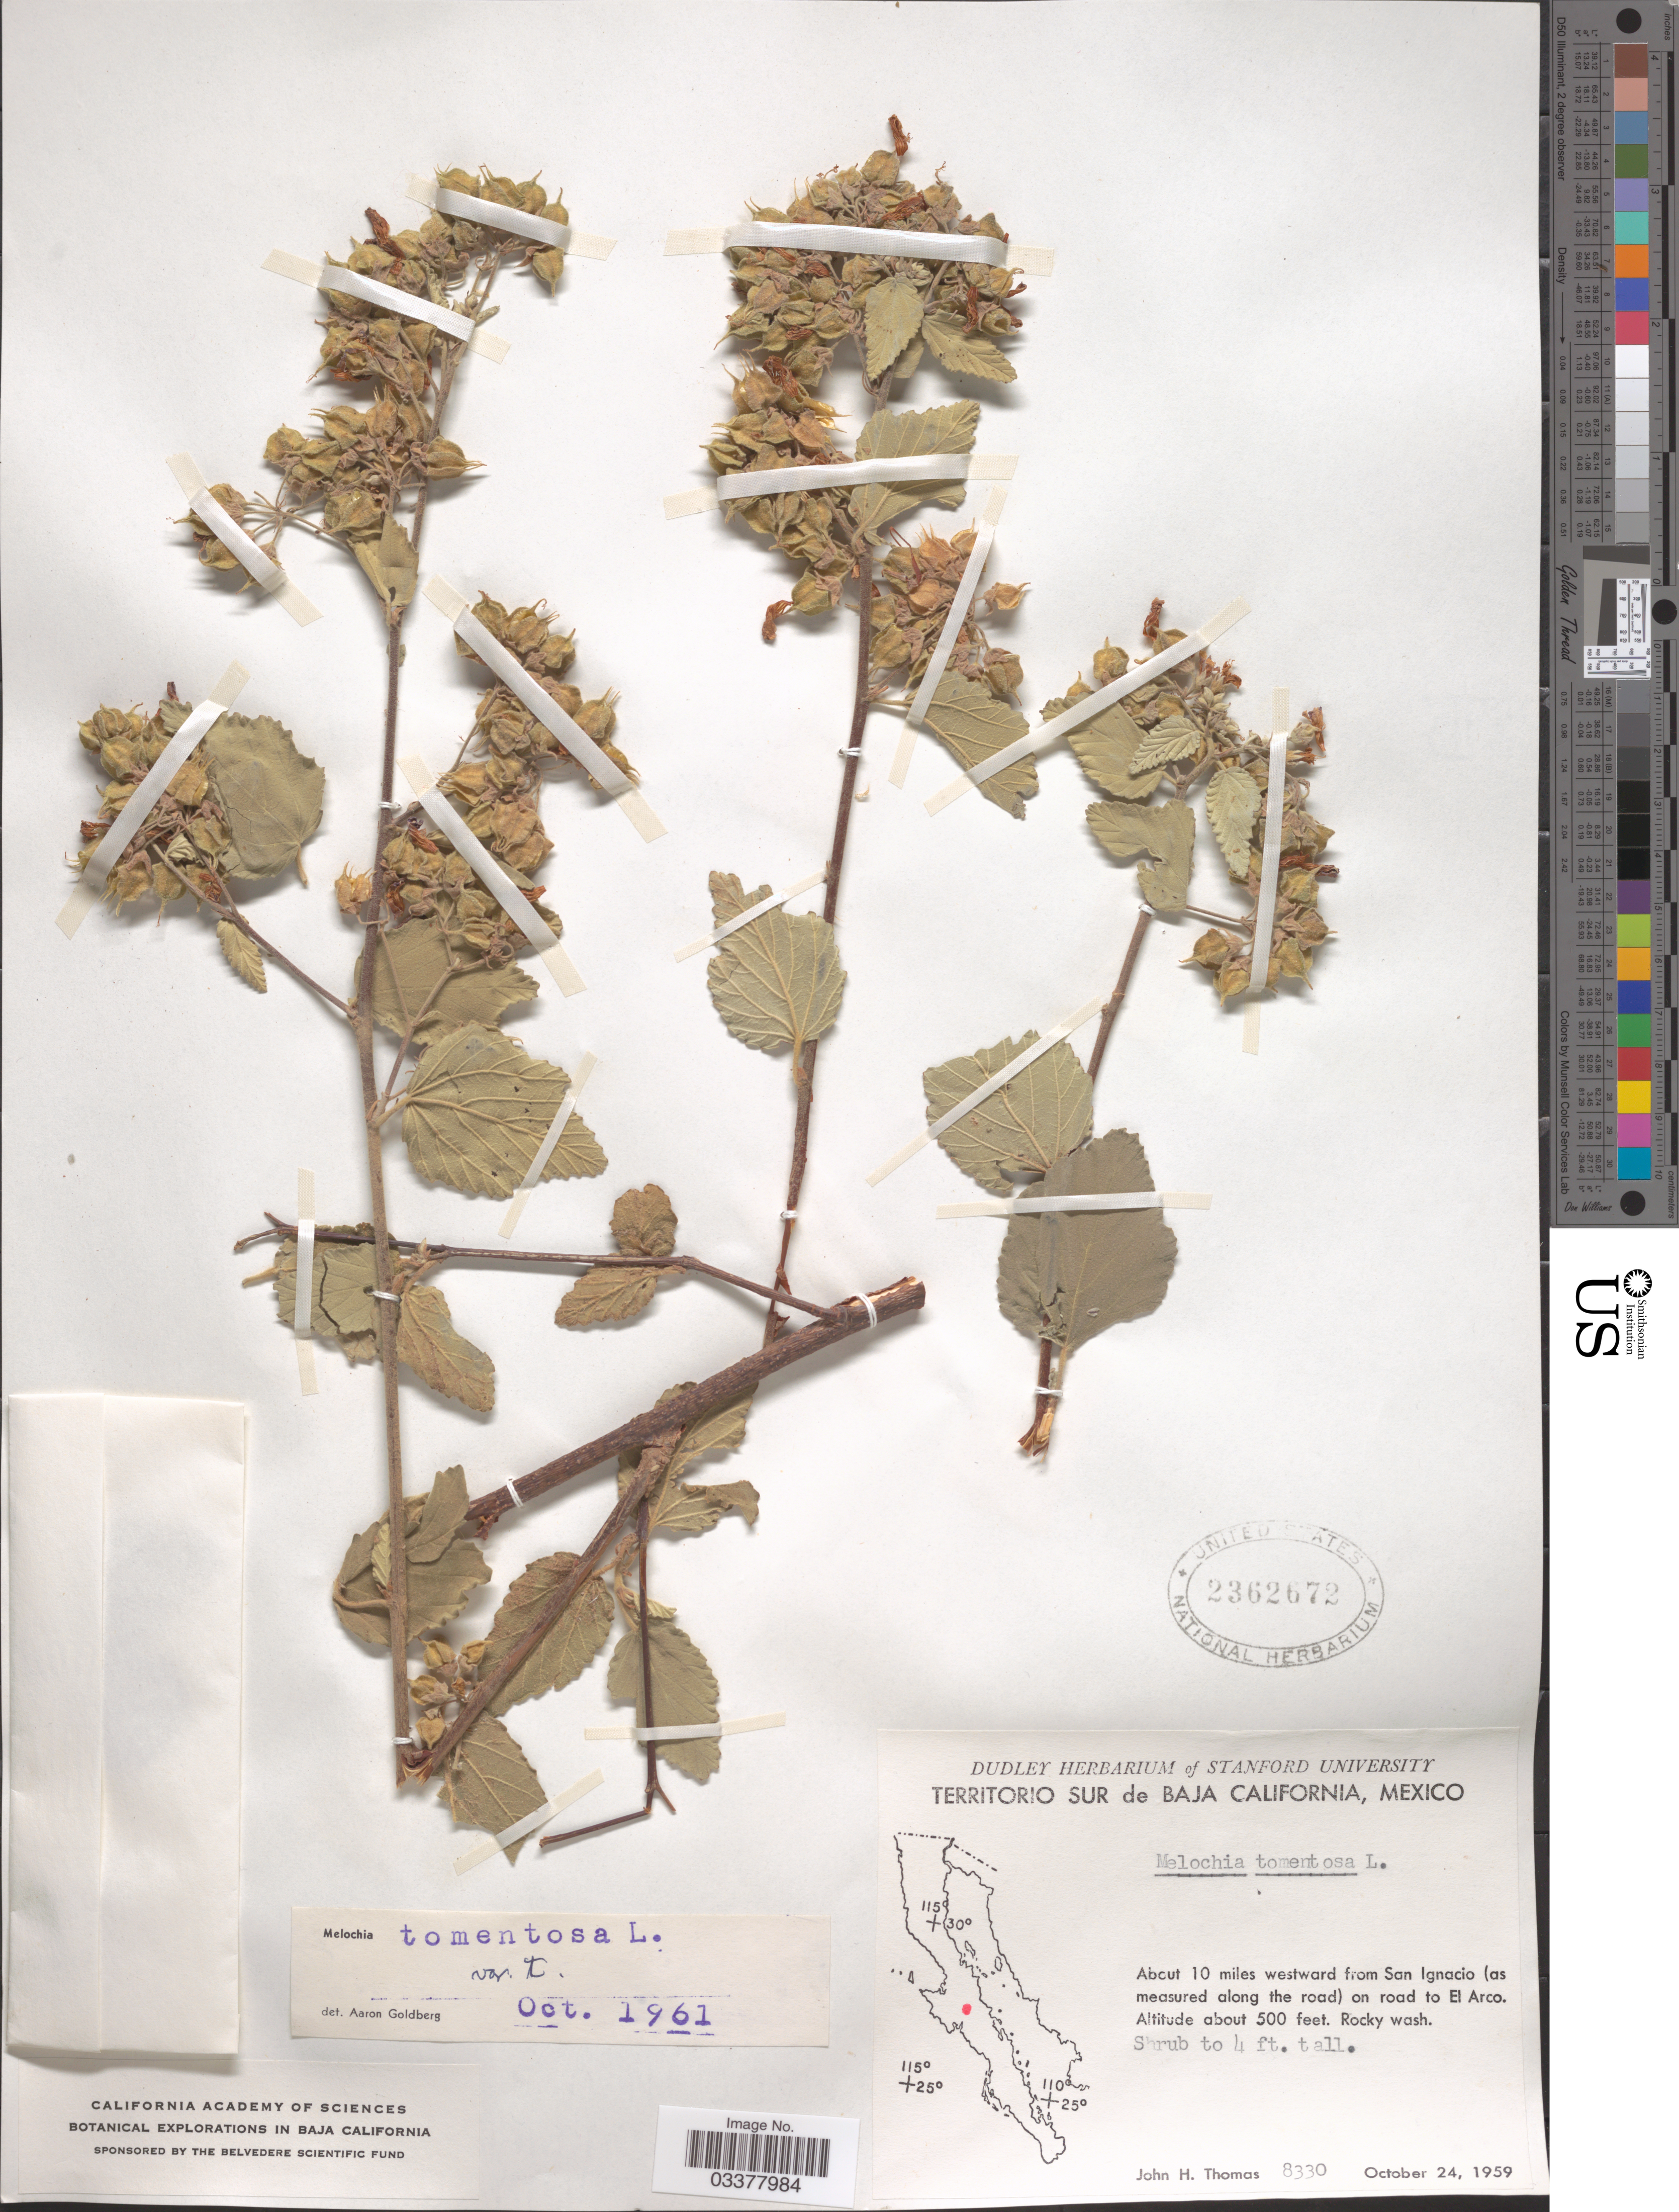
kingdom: Plantae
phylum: Tracheophyta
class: Magnoliopsida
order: Malvales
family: Malvaceae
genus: Melochia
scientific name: Melochia tomentosa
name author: L.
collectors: J. H. Thomas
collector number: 8330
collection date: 1959-10-24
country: Mexico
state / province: Baja California Sur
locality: About 10 miles westward from San Ignacio (as measured along the road) on road to El Arco.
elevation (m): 152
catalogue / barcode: US 2362672